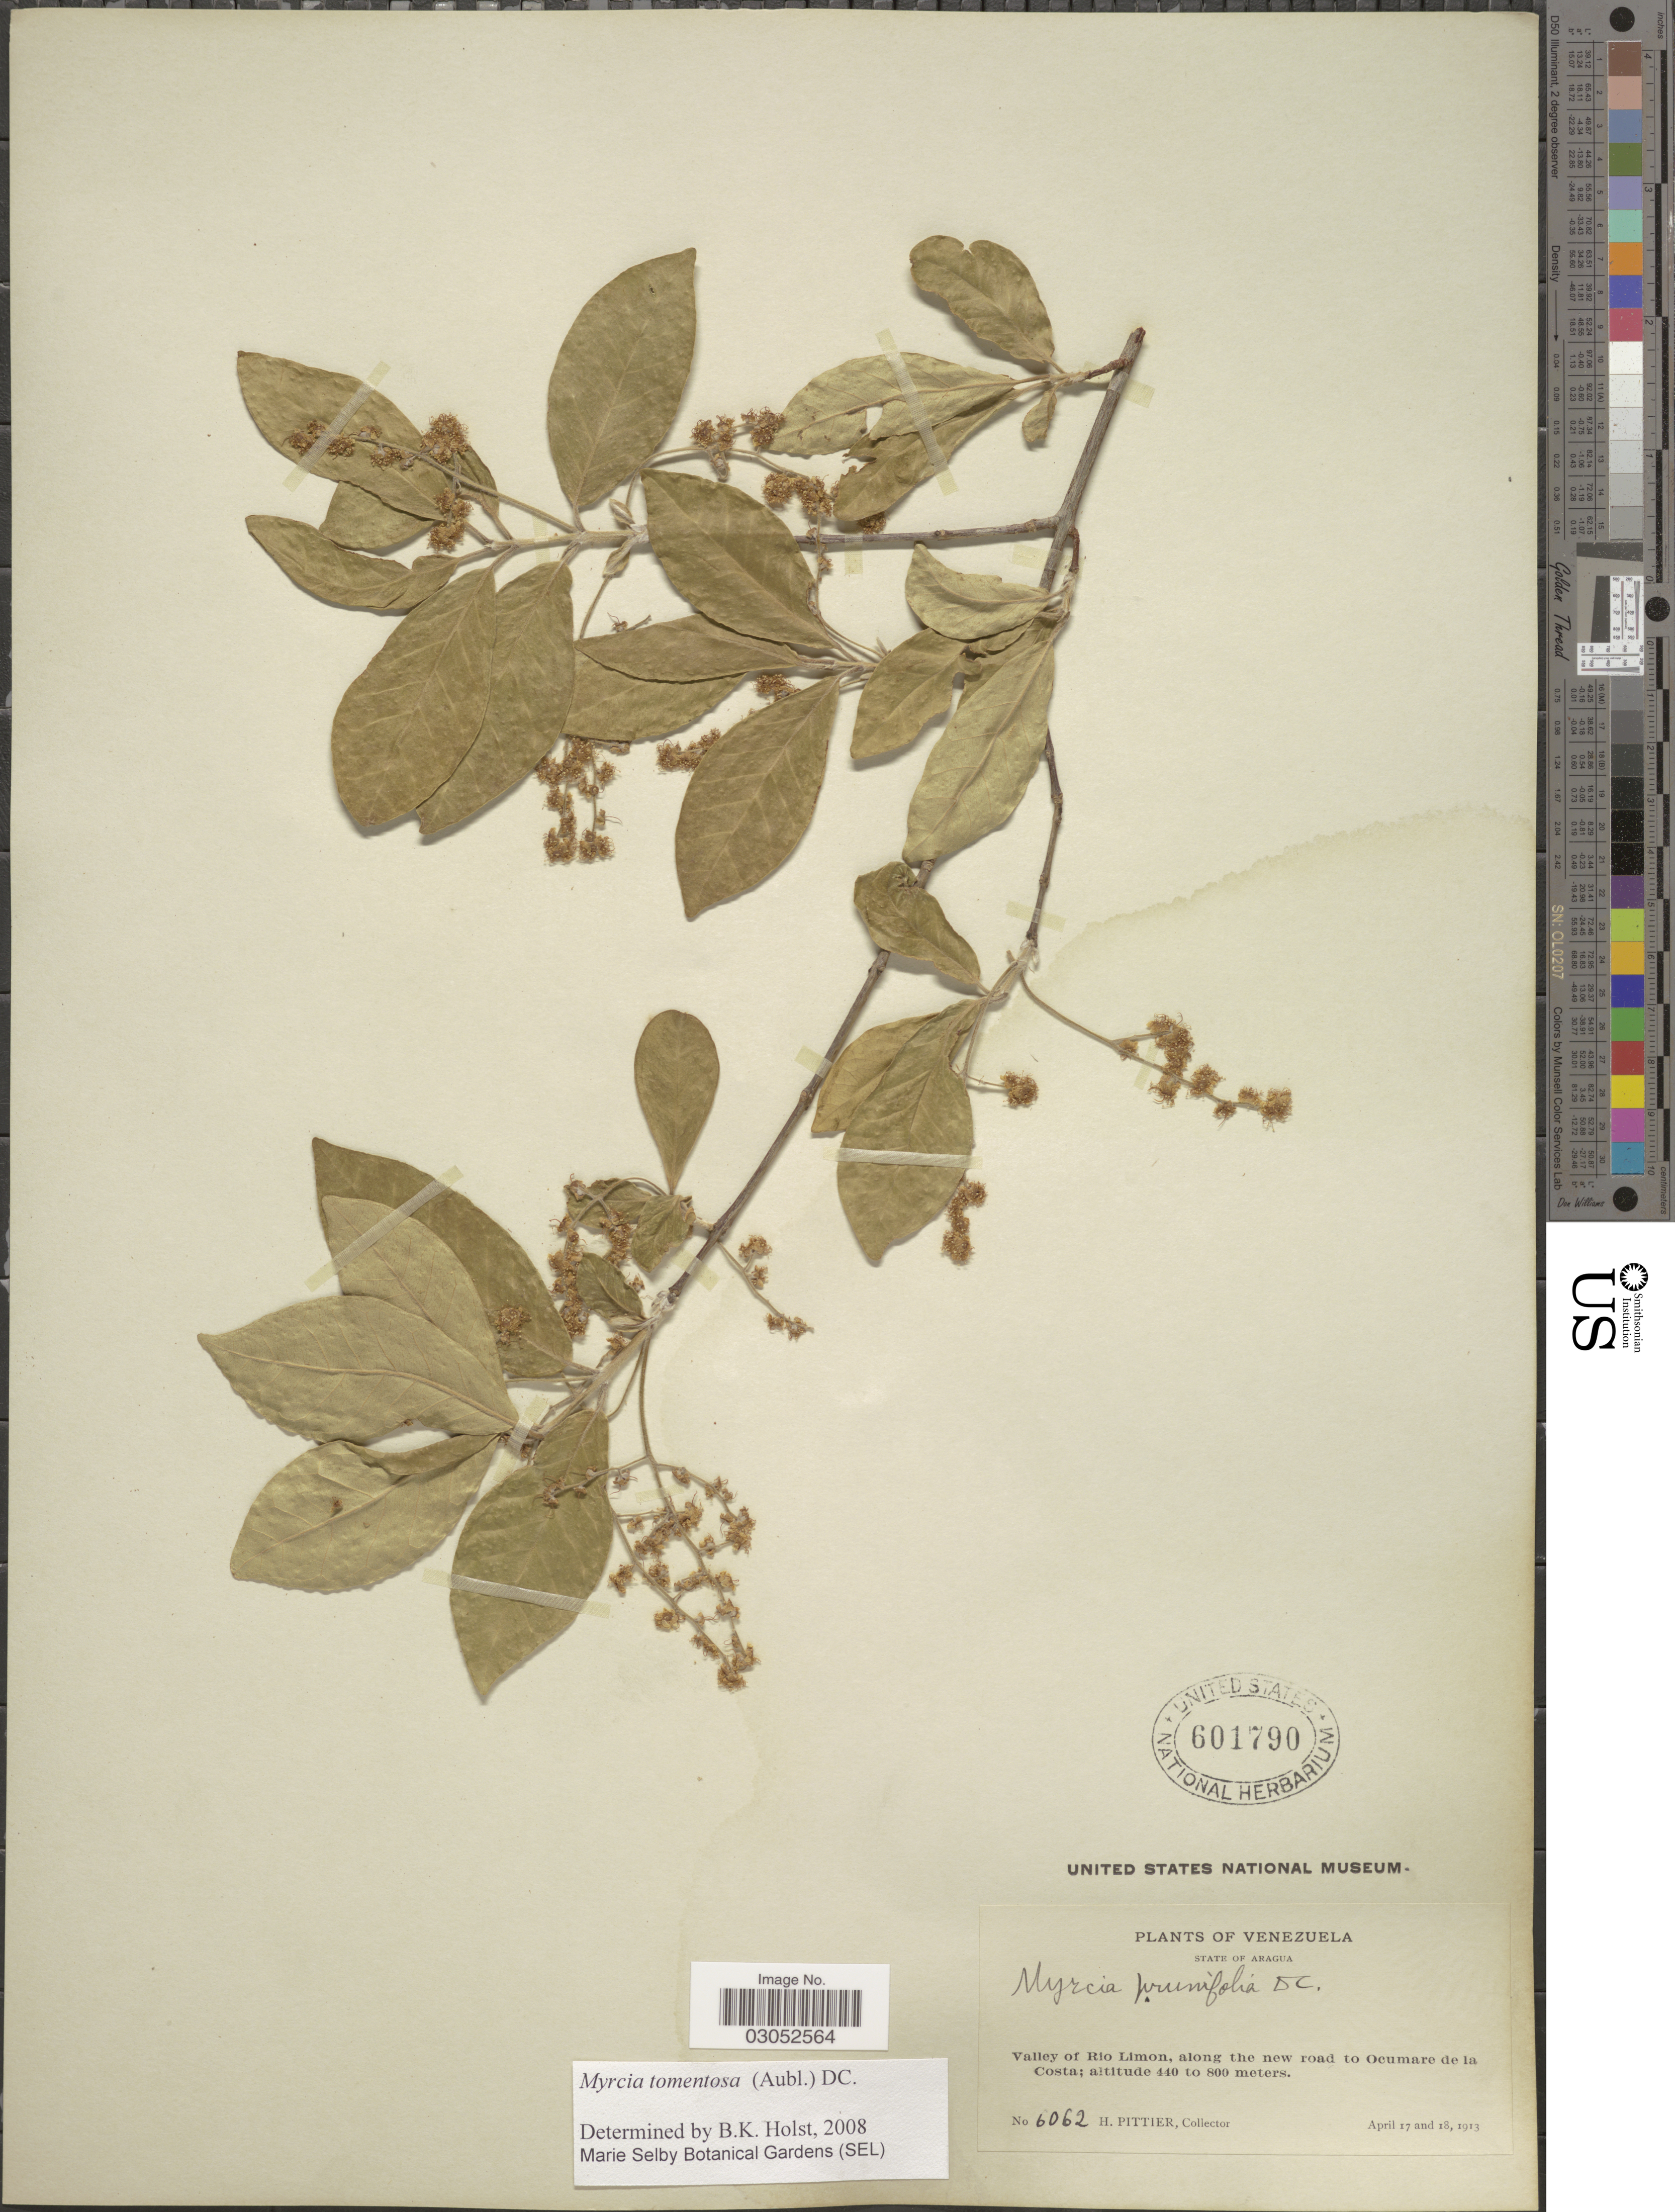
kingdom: Plantae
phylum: Tracheophyta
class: Magnoliopsida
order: Myrtales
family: Myrtaceae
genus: Myrcia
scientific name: Myrcia tomentosa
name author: (Aubl.) DC.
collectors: H. F. Pittier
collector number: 6062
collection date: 1913-04-17/1913-04-18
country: Venezuela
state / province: Aragua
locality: State of Aragua. Valley of Rio Limon, along the new road to Ocumare de la Costa.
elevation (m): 440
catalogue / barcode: US 601790